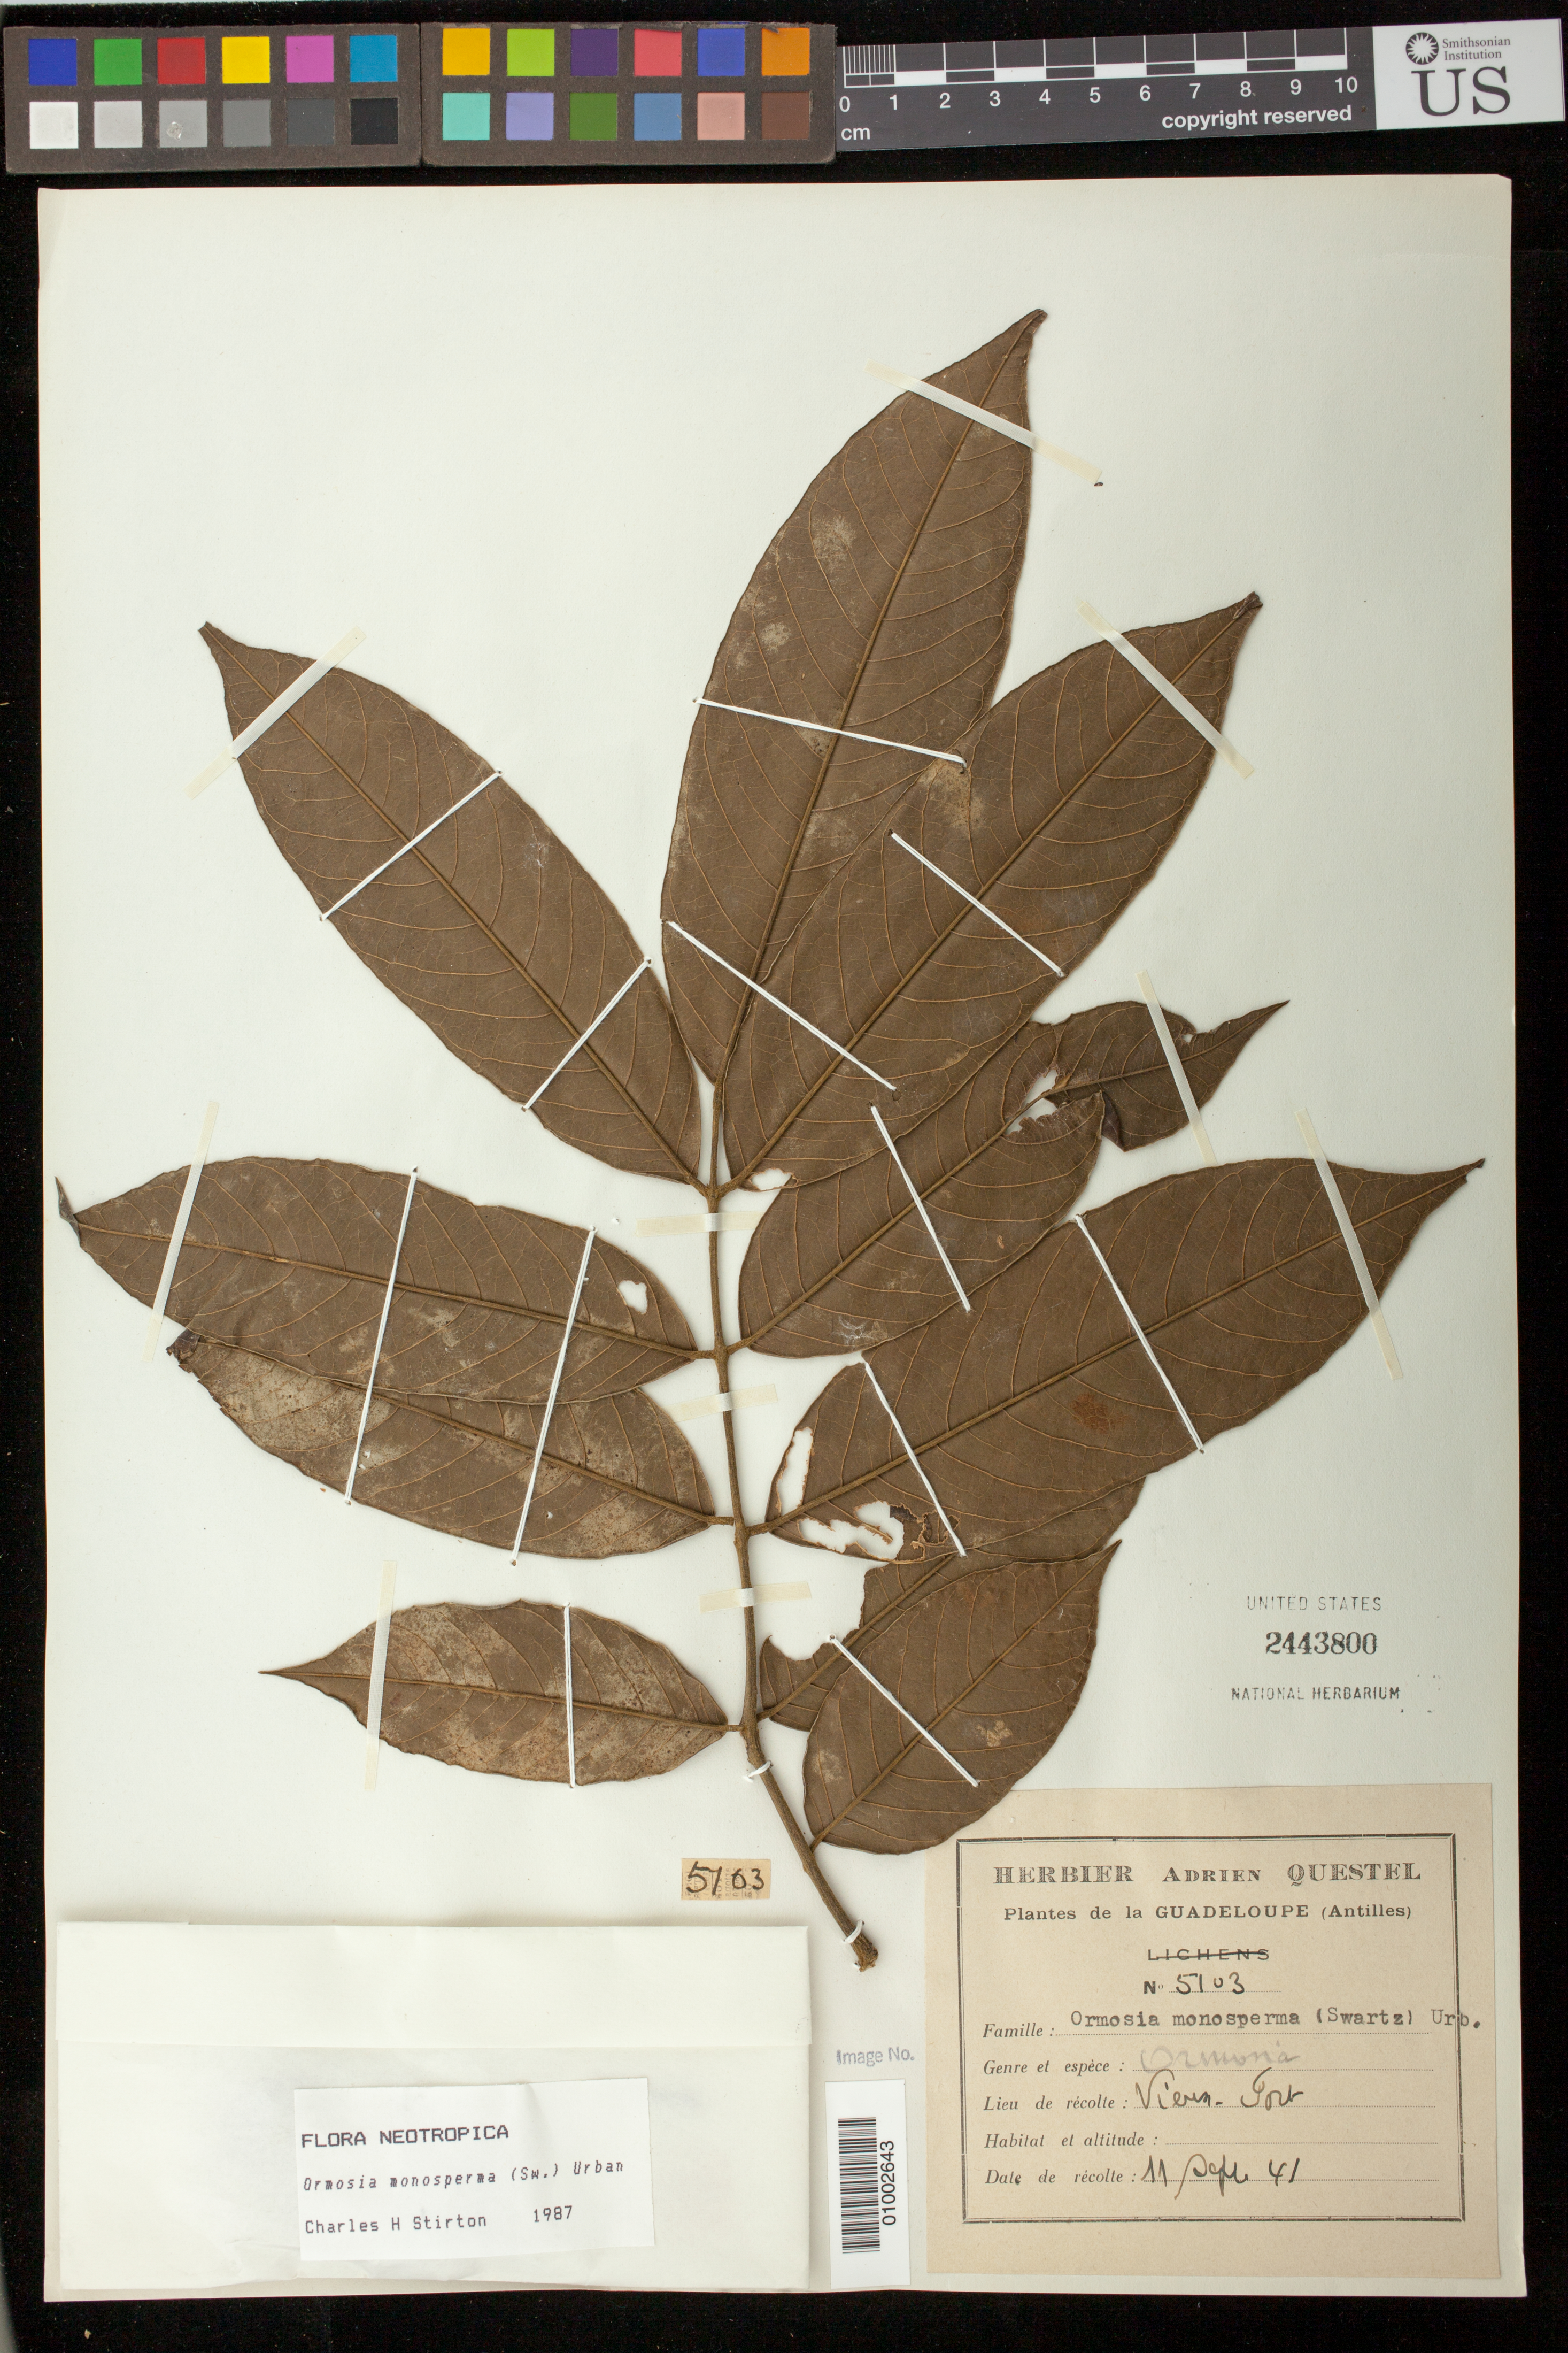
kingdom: Plantae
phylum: Tracheophyta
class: Magnoliopsida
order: Fabales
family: Fabaceae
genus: Ormosia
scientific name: Ormosia monosperma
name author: (Sw.) Urb.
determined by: Stirton, Charles H.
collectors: A. Questel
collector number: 5103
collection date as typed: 11 Dec 1941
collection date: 1941-12-11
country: Guadeloupe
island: Basse Terre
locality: Sierra Fort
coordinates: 0 N, 0 E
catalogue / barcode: US 2443800